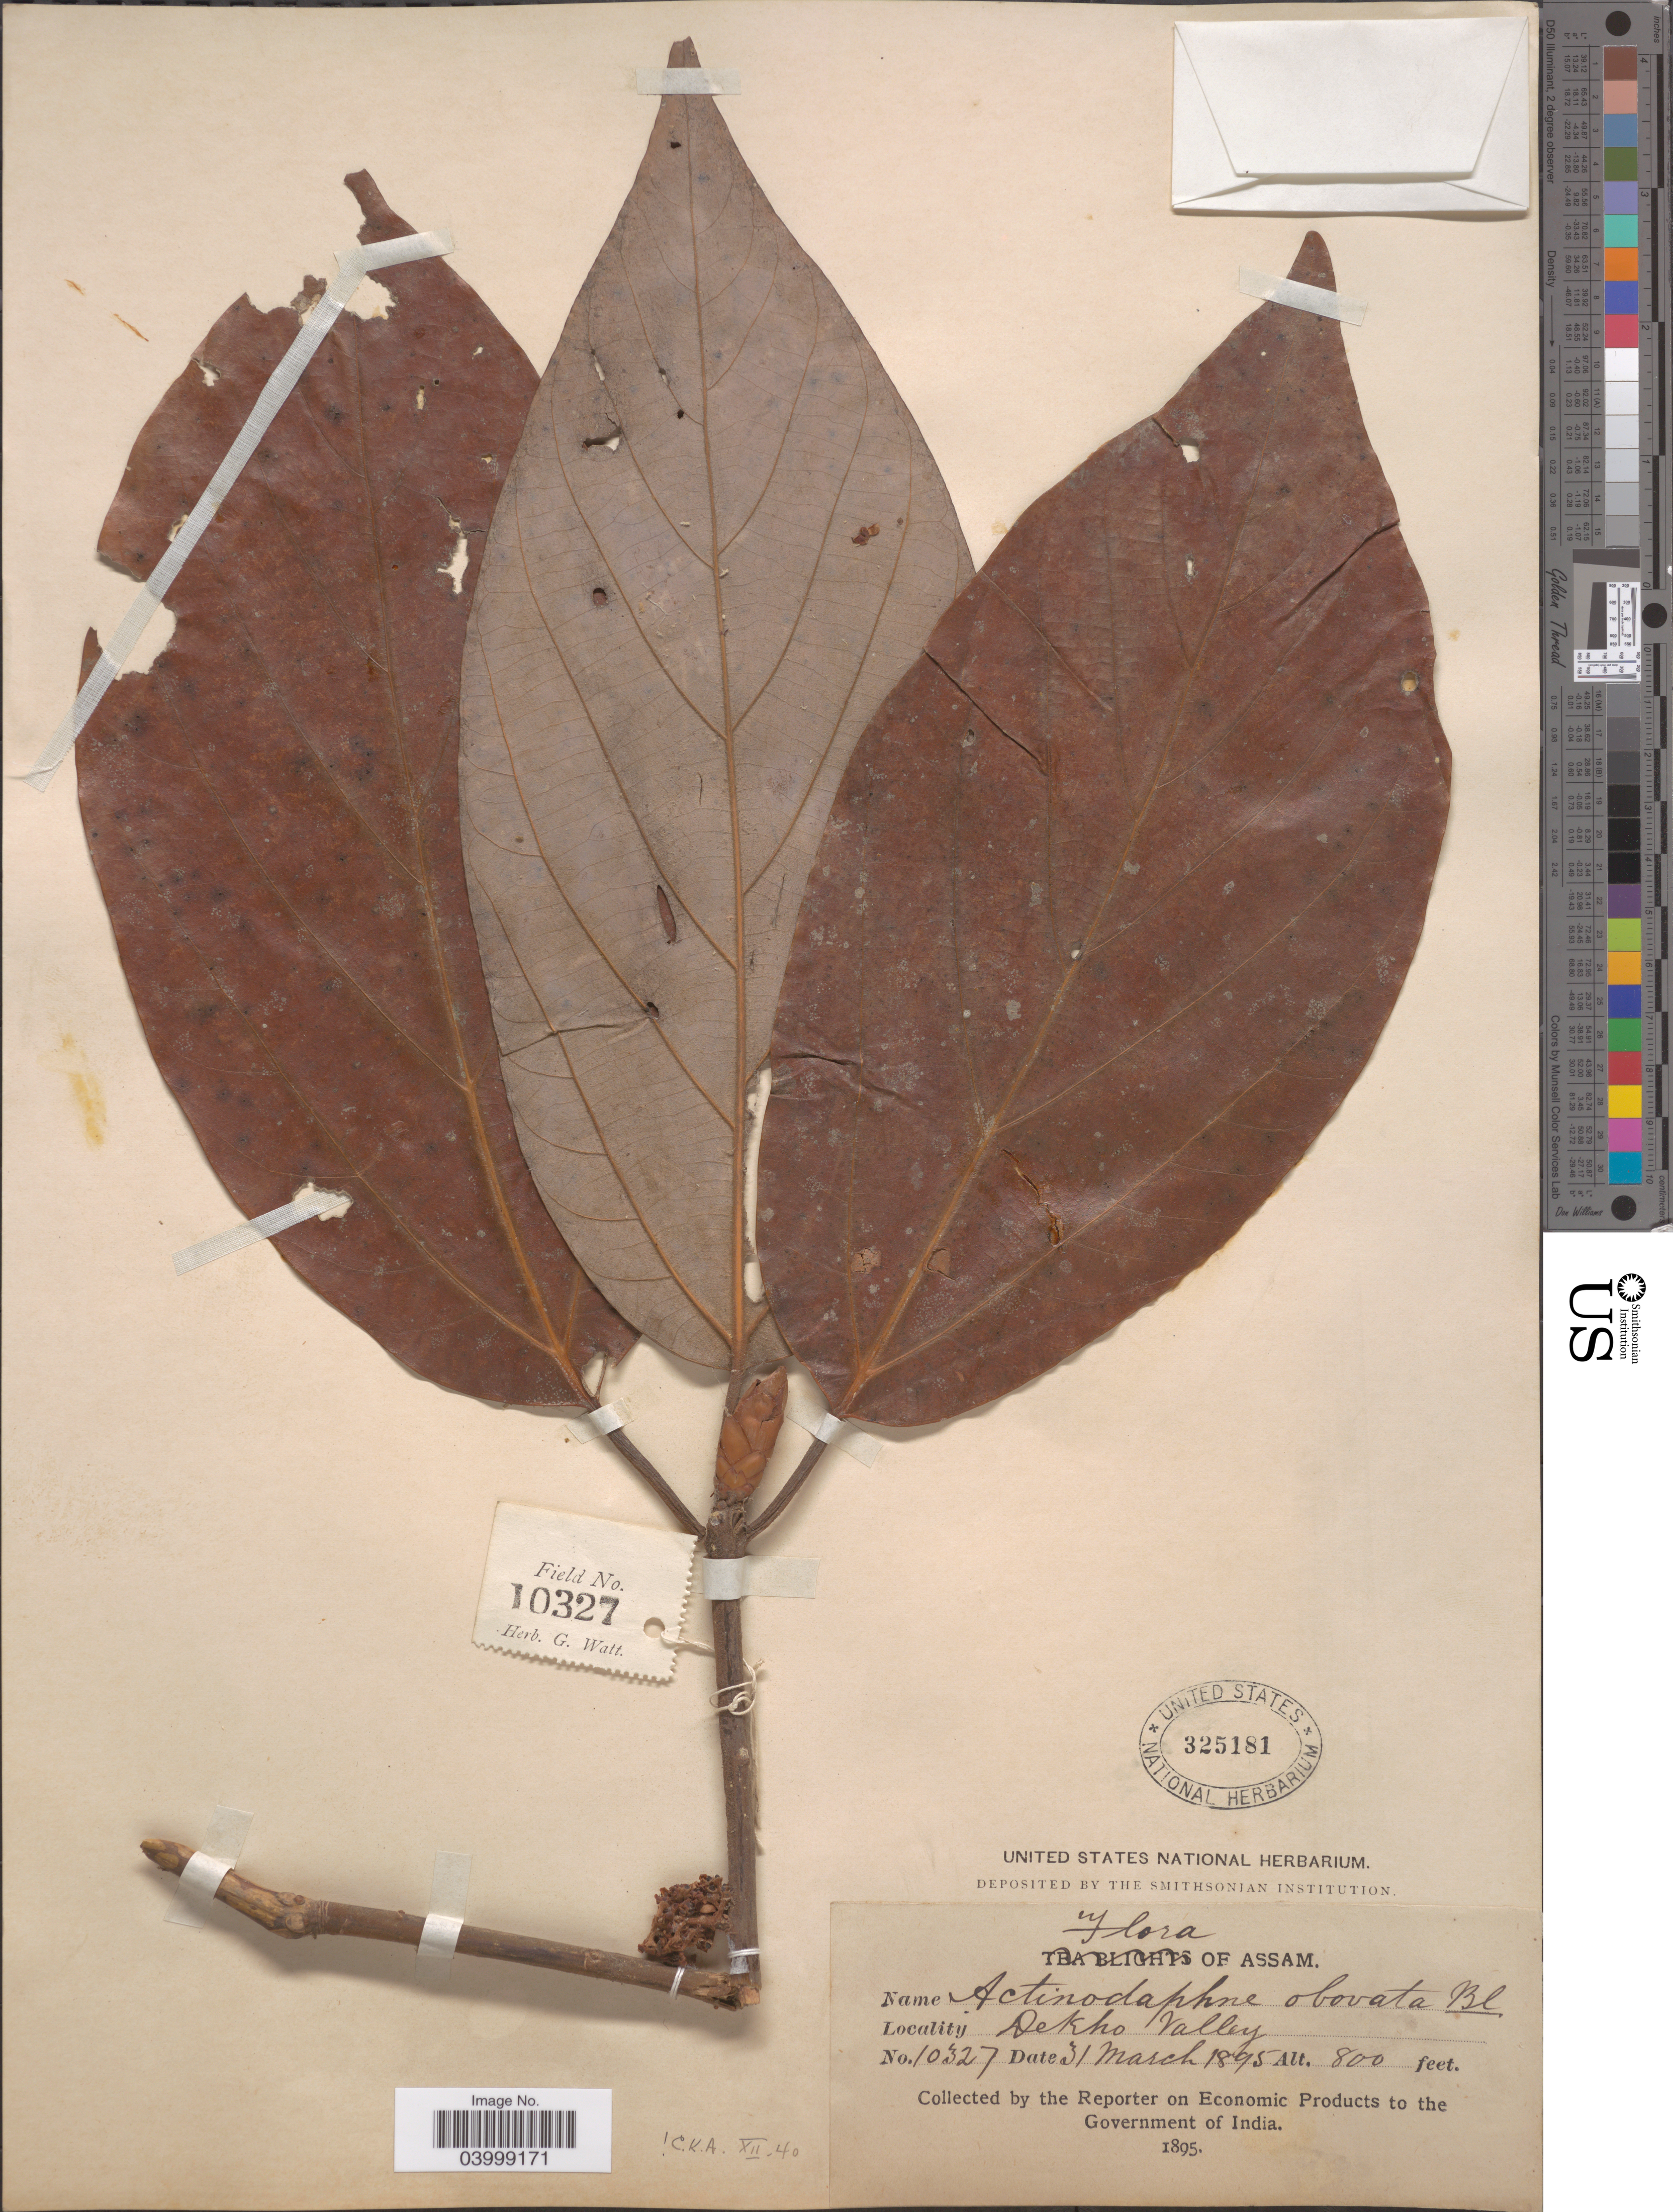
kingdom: Plantae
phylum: Tracheophyta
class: Magnoliopsida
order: Laurales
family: Lauraceae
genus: Actinodaphne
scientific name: Actinodaphne obovata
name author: (Nees) Blume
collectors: Reporter on Economic Products to the Government of India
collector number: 10327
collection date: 1895-03-31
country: India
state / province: Assam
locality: Dekho Valley.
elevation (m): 244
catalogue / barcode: US 325181